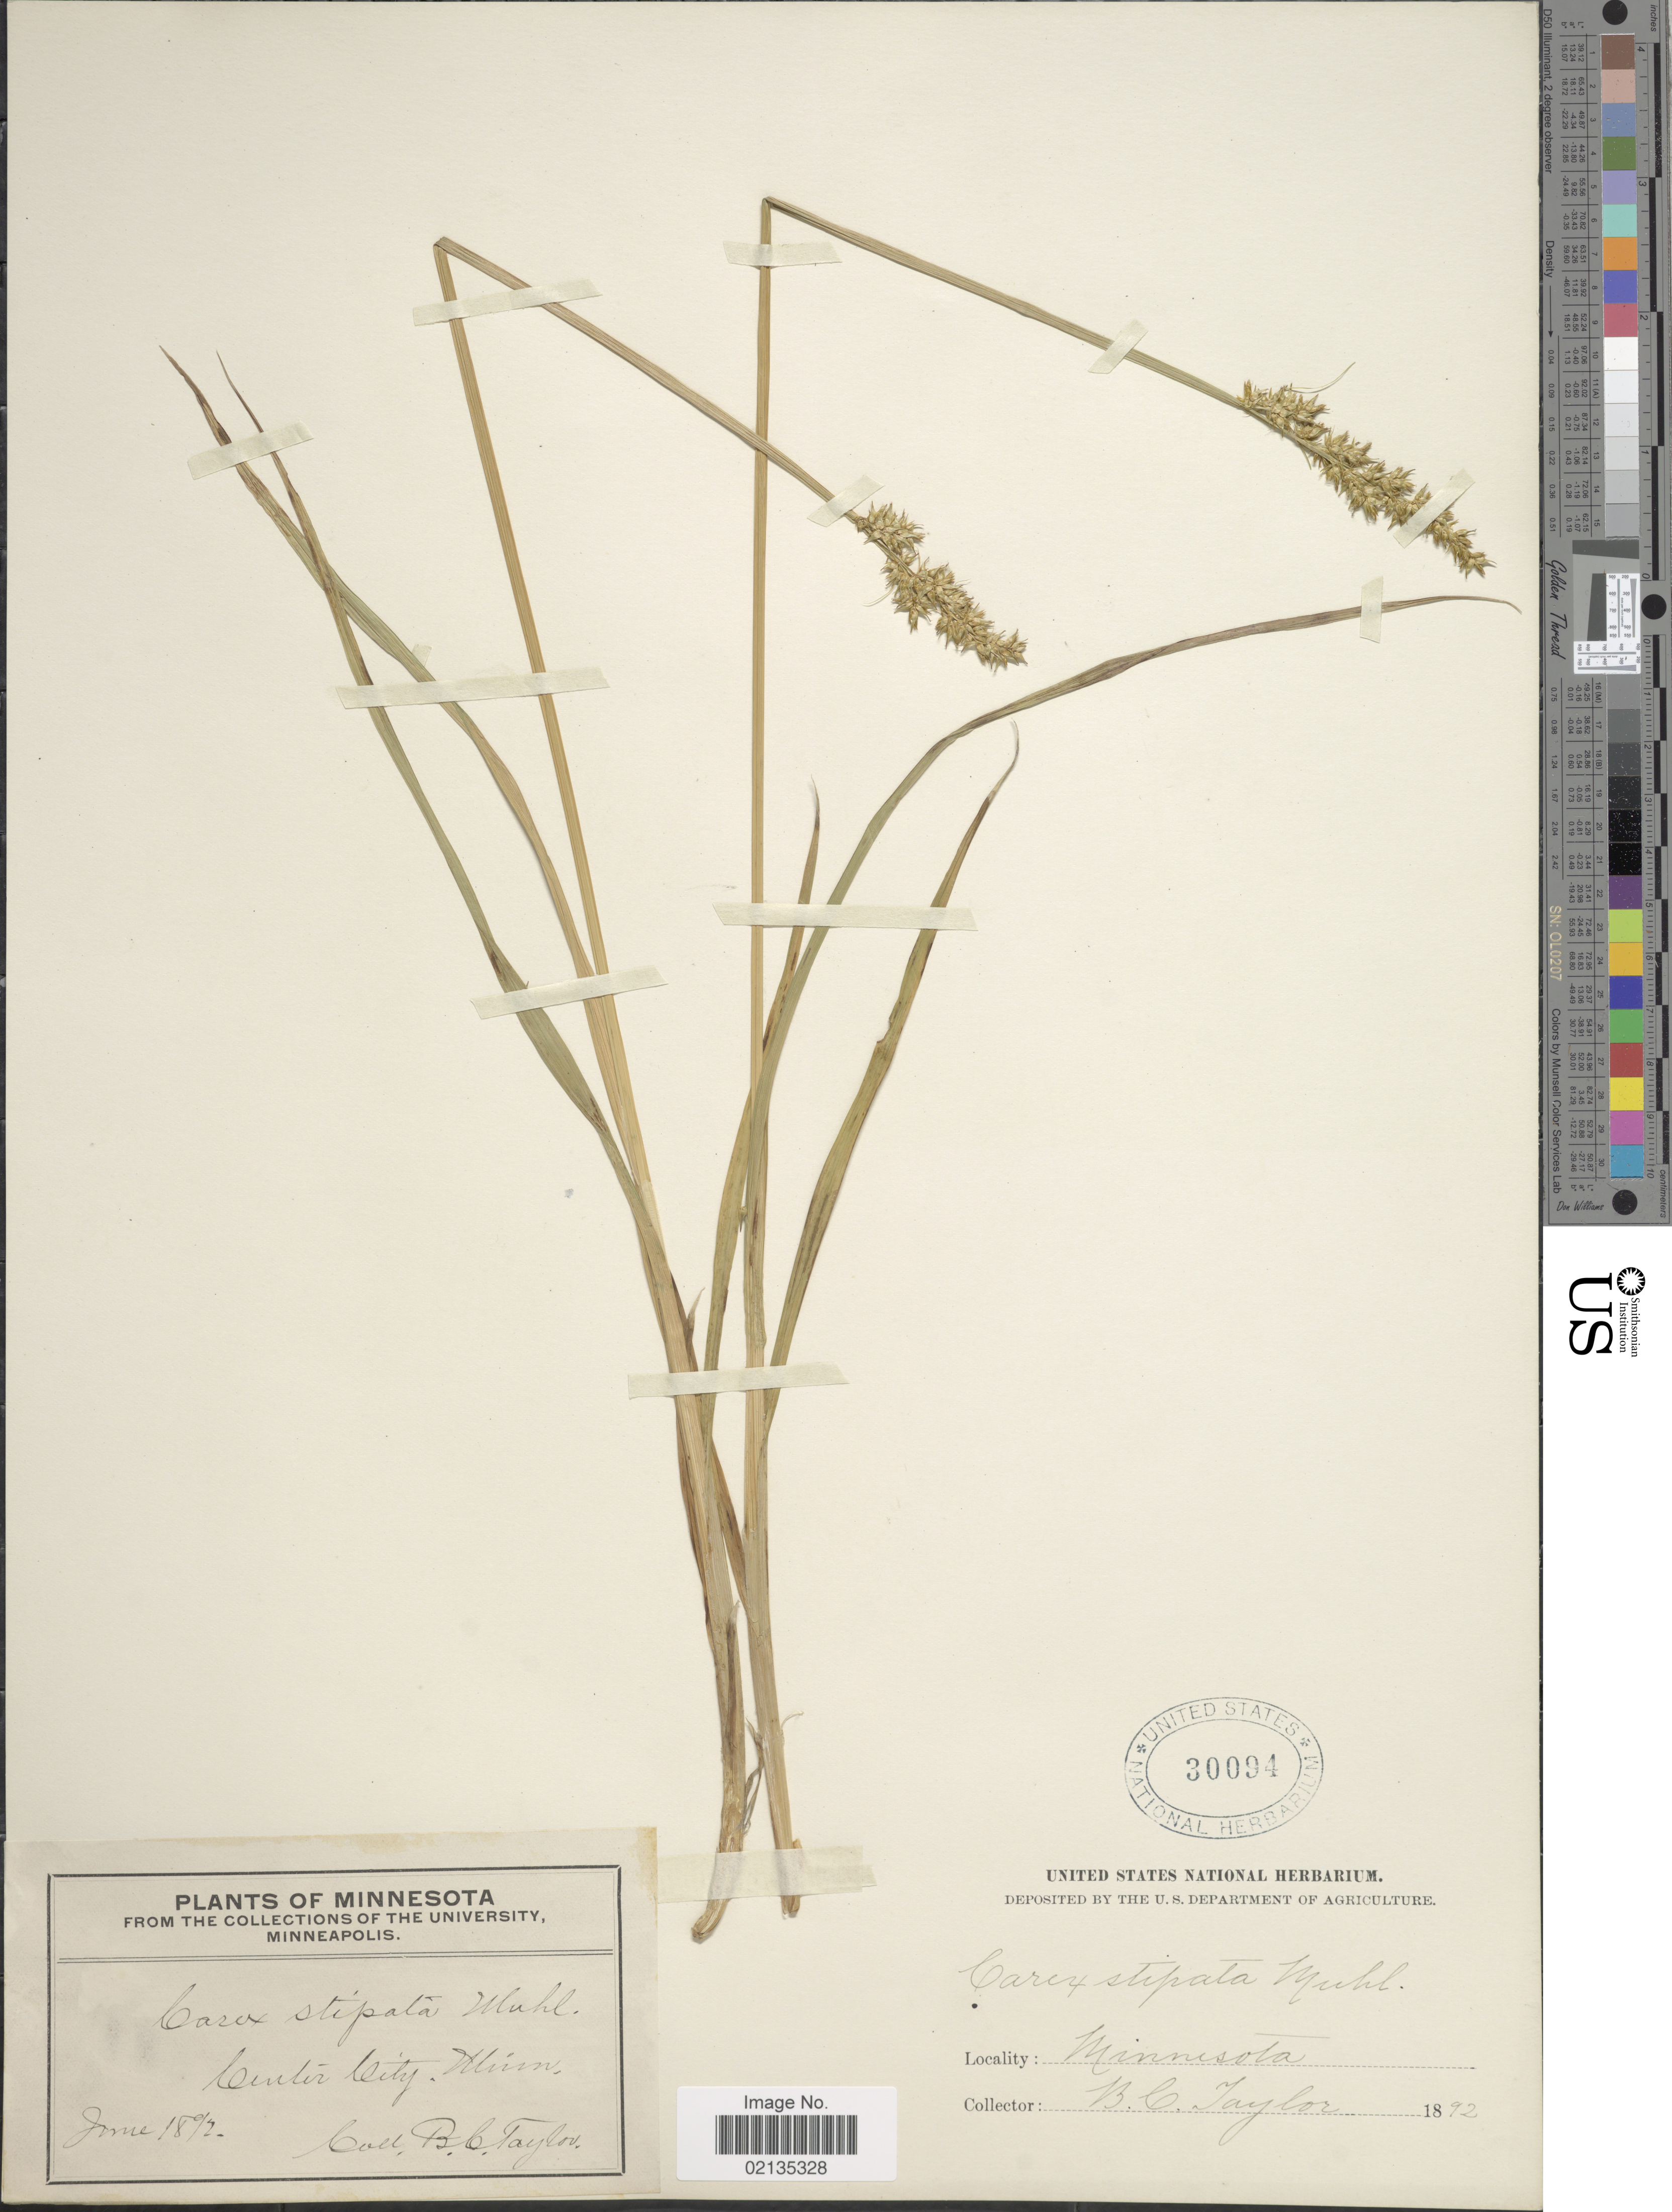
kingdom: Plantae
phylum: Tracheophyta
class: Liliopsida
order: Poales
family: Cyperaceae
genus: Carex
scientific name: Carex stipata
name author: Muhl. ex Willd.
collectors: B. C. Taylor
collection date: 1892-06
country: United States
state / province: Minnesota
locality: Center City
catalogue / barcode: US 30094